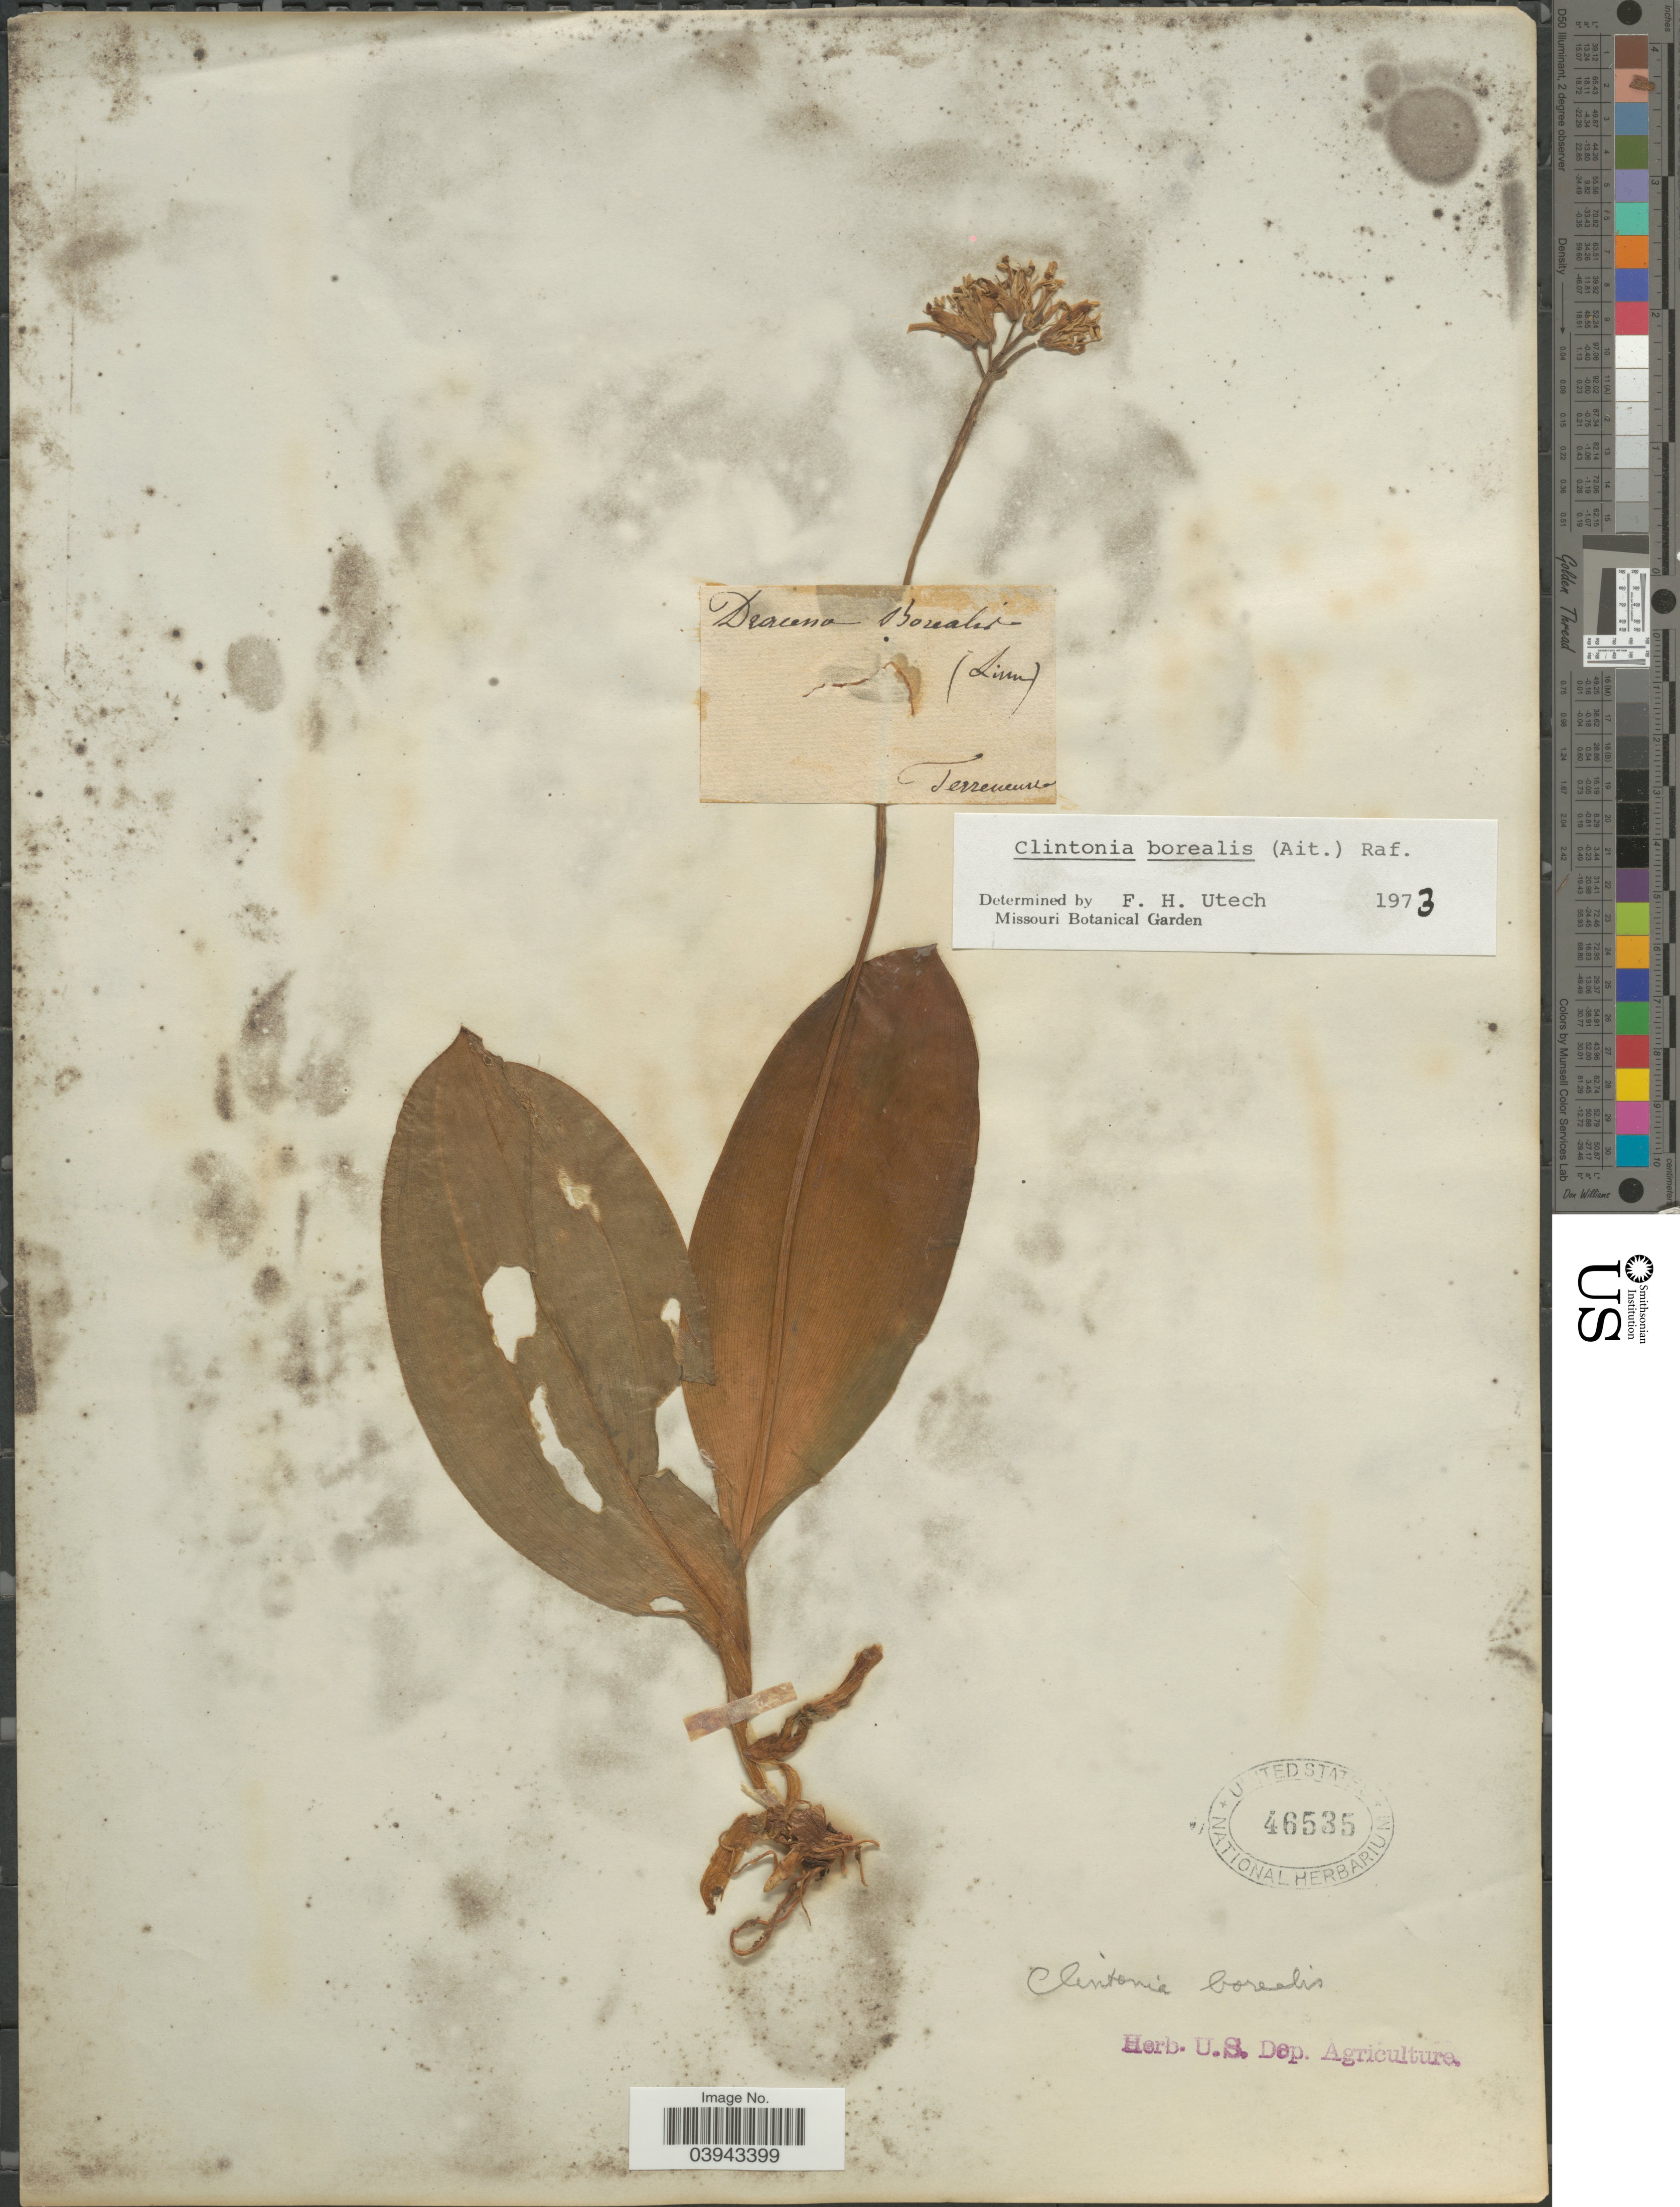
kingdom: Plantae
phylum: Tracheophyta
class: Liliopsida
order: Liliales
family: Liliaceae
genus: Clintonia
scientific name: Clintonia borealis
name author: (Aiton) Raf.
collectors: -. Terreueuv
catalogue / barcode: US 46535